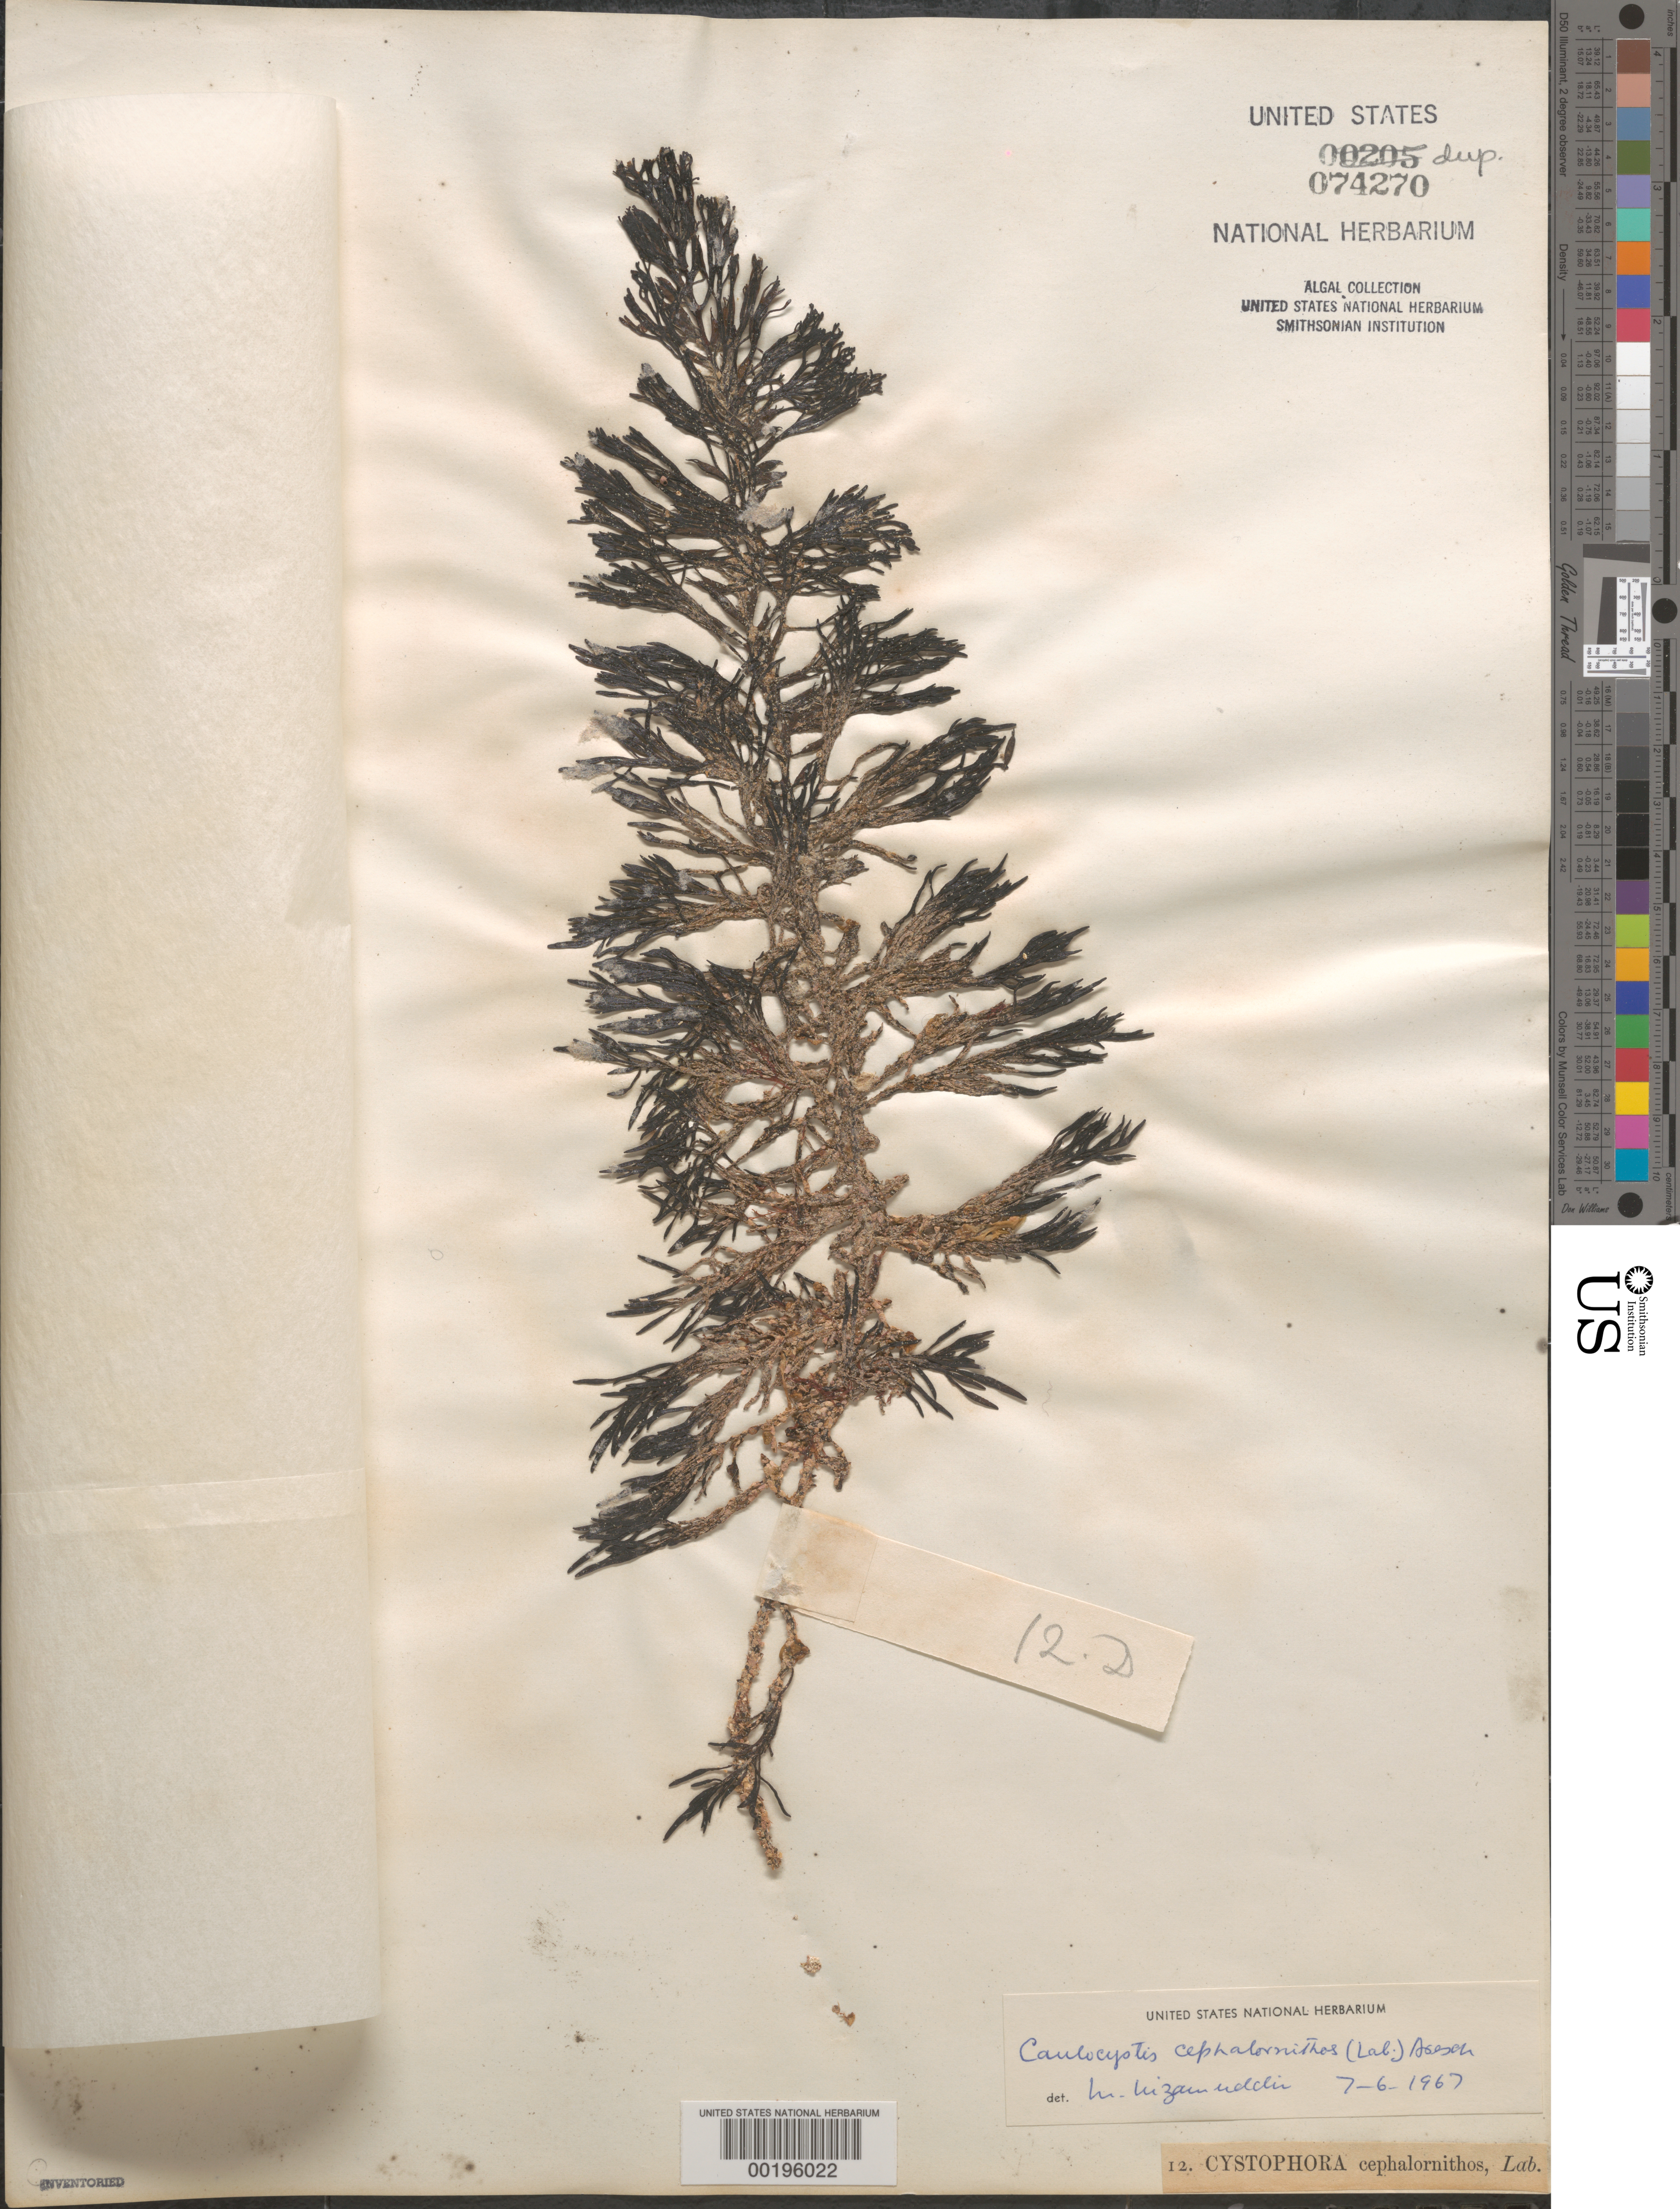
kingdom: Chromista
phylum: Ochrophyta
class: Phaeophyceae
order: Fucales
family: Sargassaceae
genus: Caulocystis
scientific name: Caulocystis cephalornithos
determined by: Nizamuddin, M.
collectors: W. Harvey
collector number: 12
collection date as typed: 1854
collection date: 1854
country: Australia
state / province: Western Australia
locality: Princess Royal Harbor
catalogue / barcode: US 74270